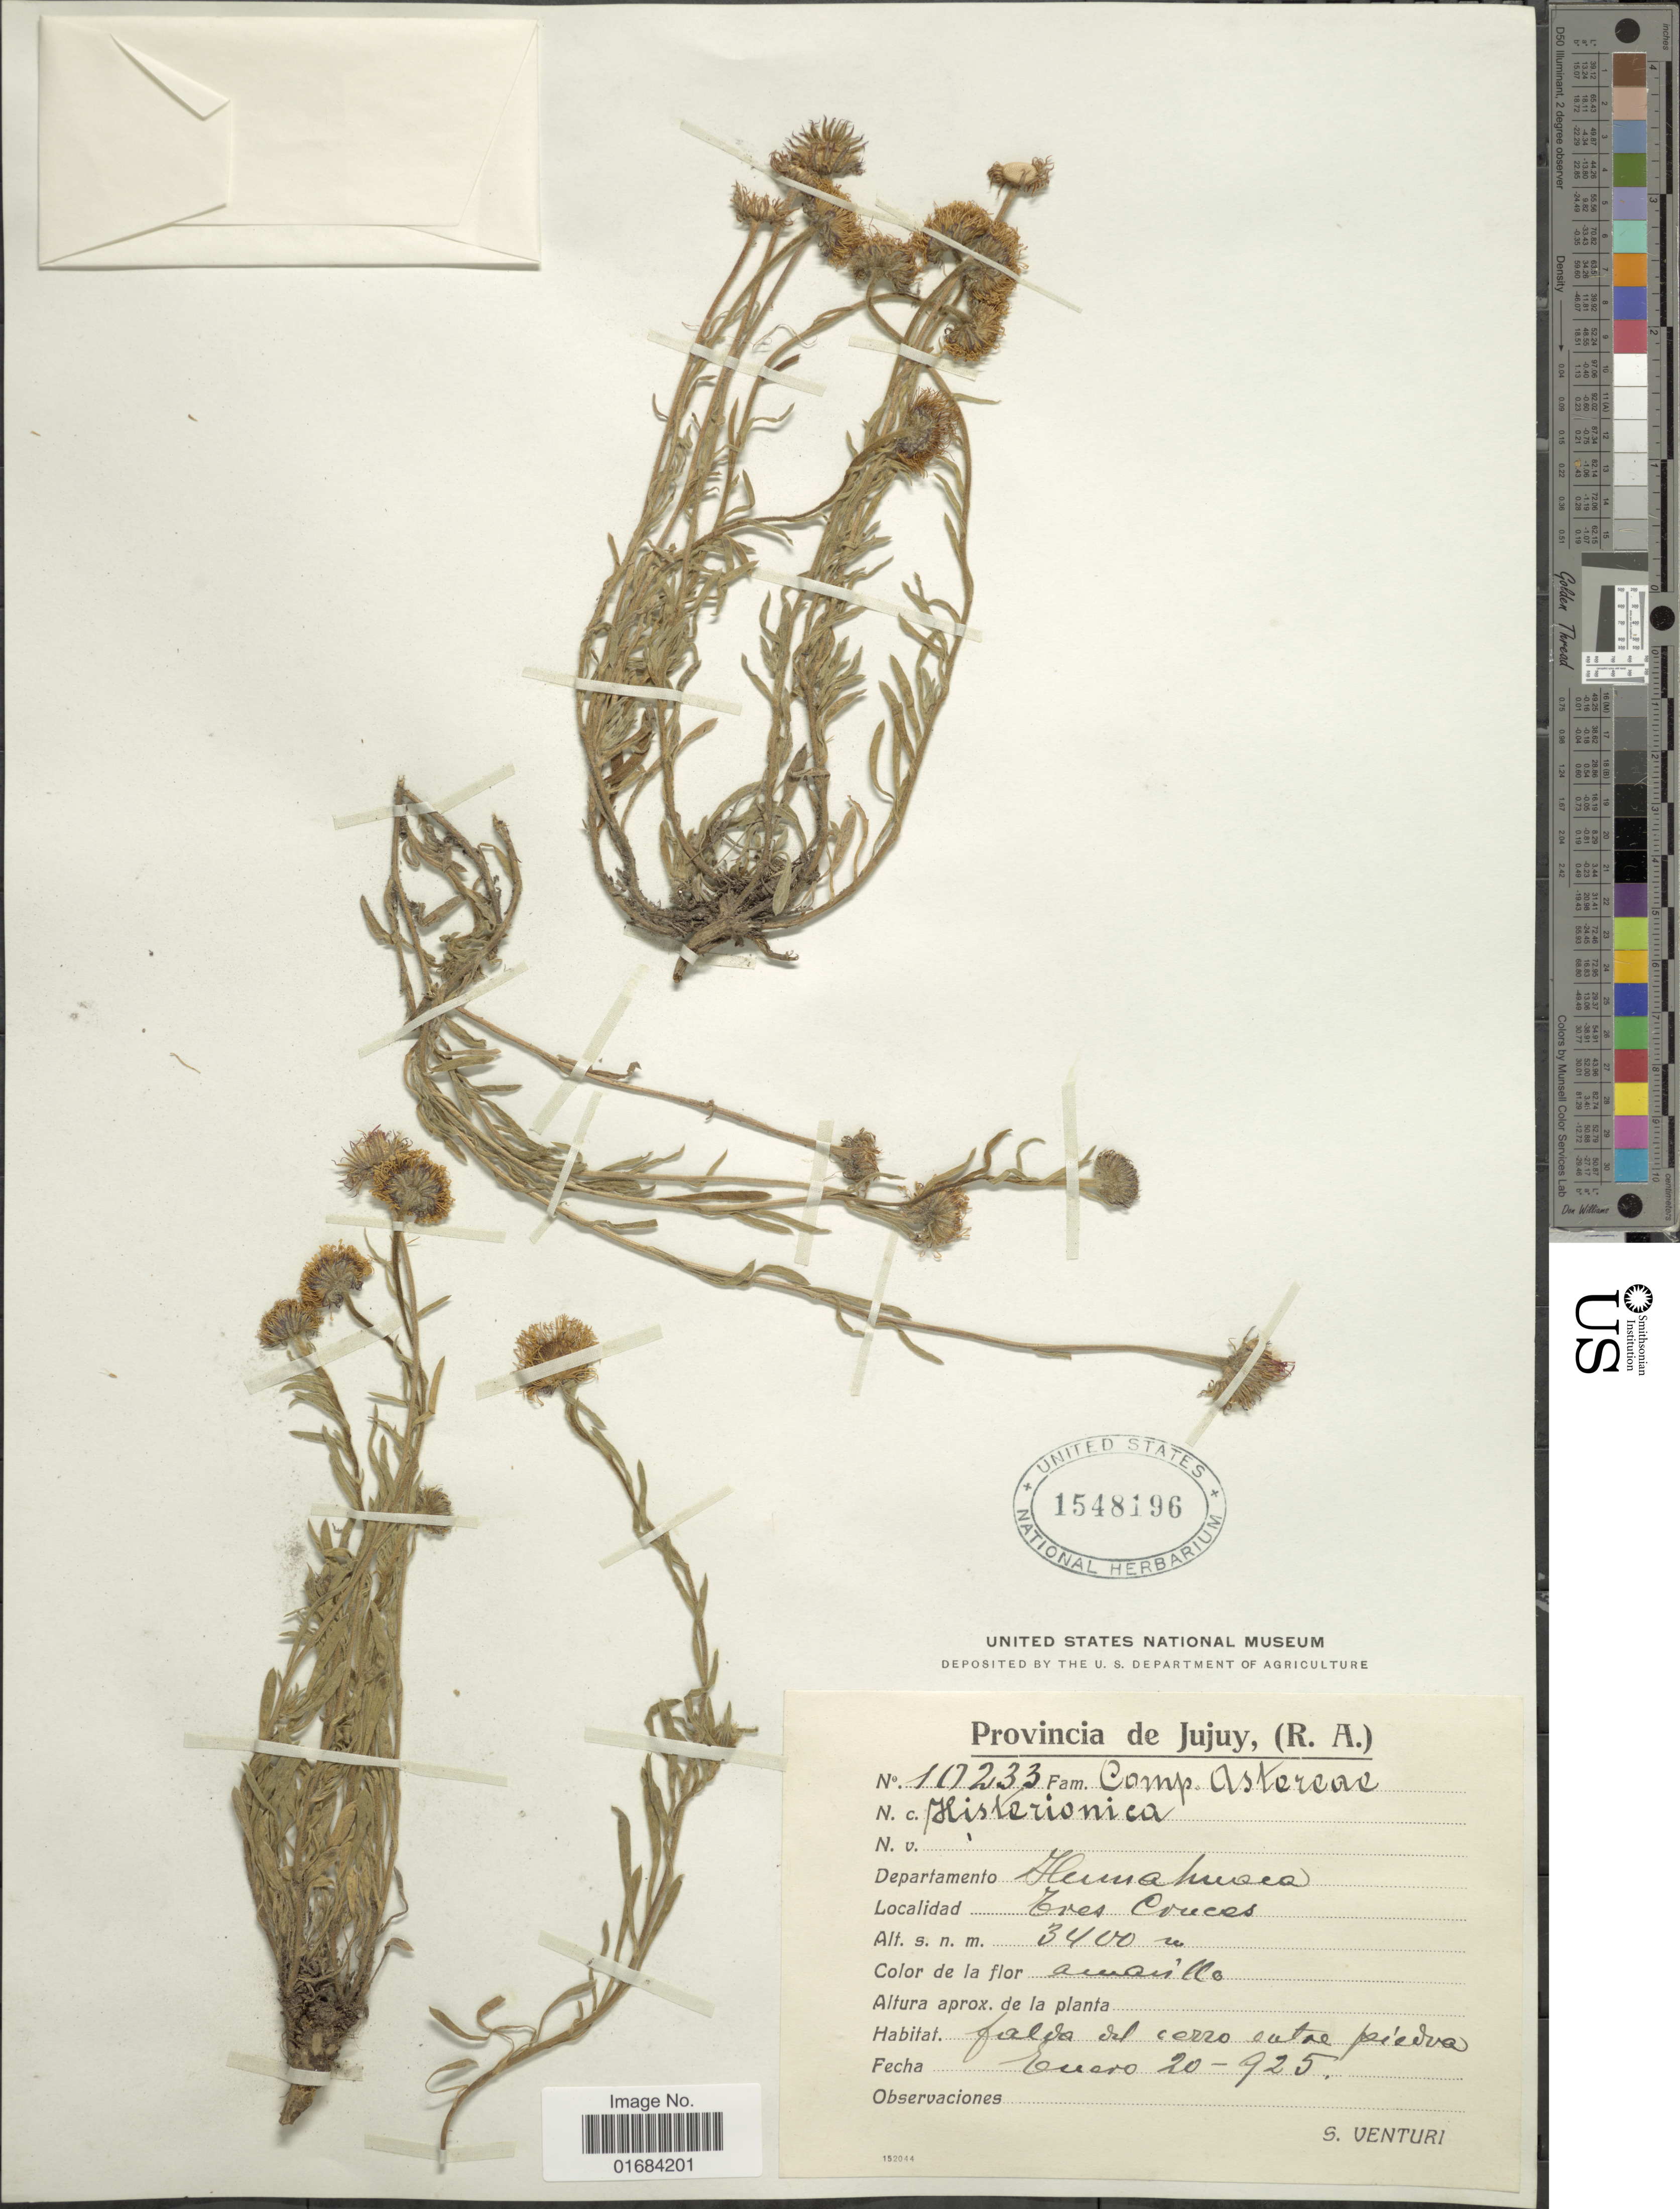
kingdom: Plantae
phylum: Tracheophyta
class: Magnoliopsida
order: Asterales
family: Asteraceae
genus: Hysterionica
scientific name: Hysterionica sp.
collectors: S. Venturi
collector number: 10233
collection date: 1925-01-20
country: Argentina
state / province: Jujuy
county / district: Humahuaca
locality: Tres Cruces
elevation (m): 3400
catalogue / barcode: US 1548196